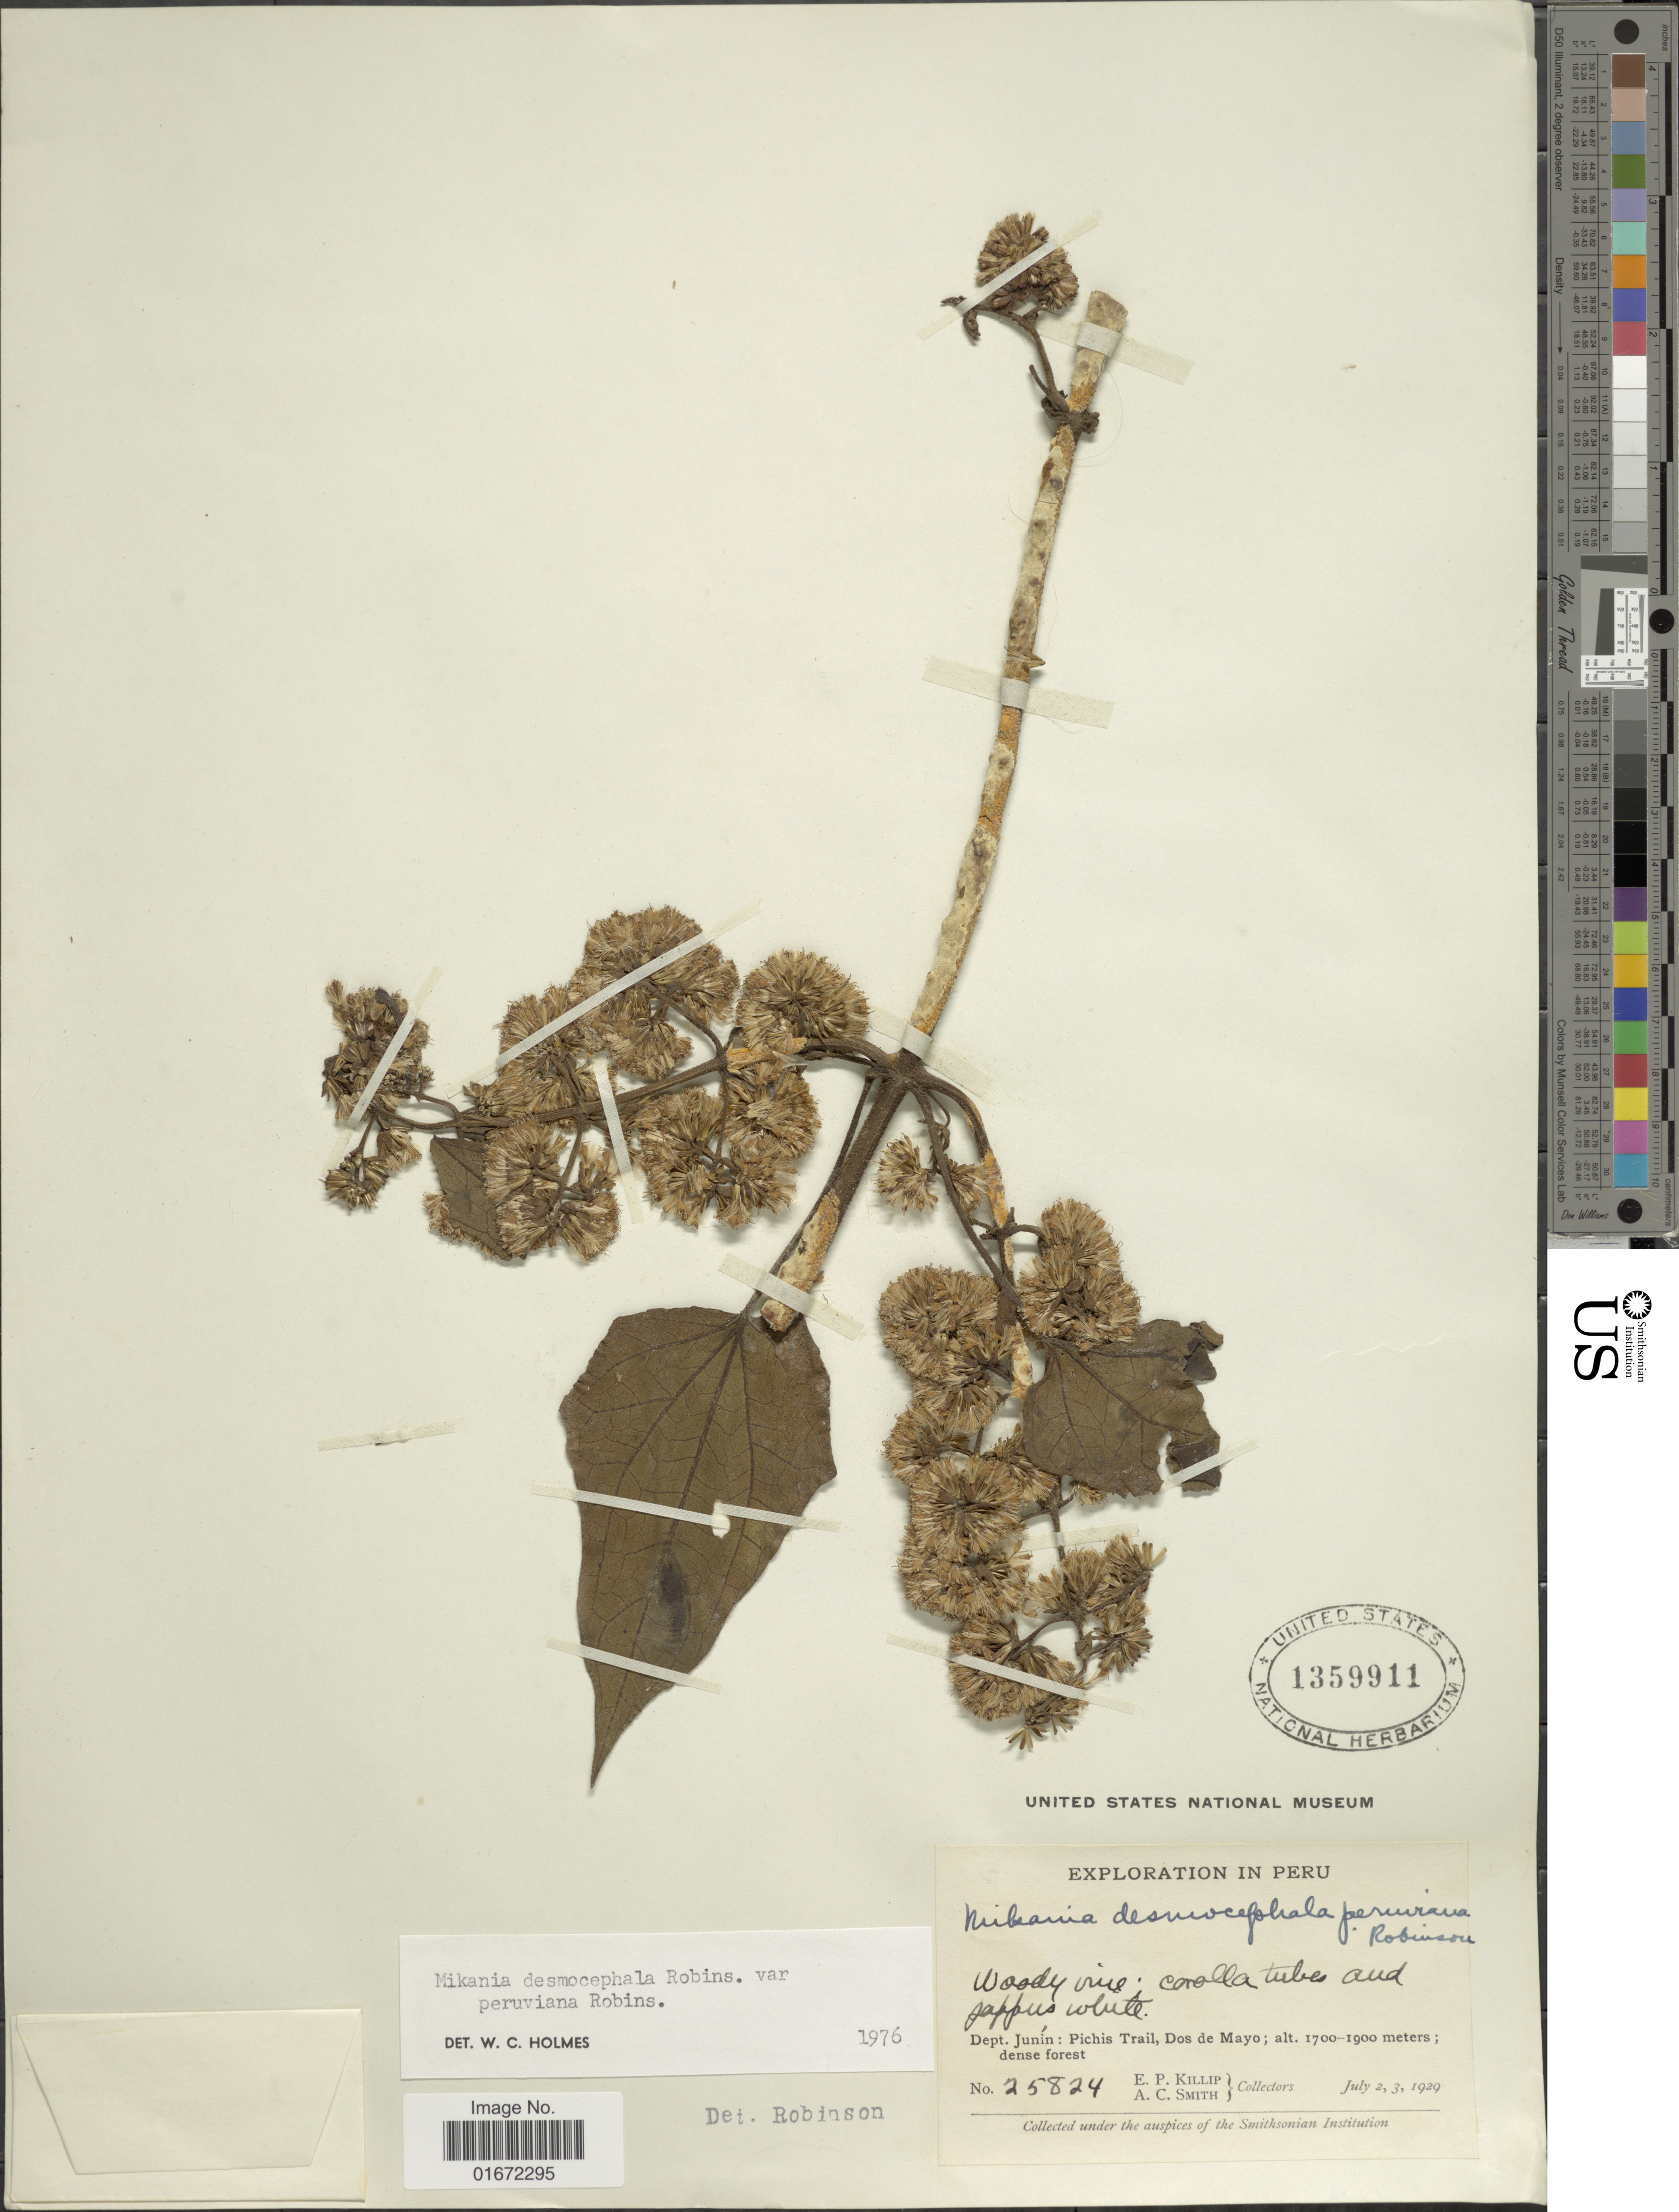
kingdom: Plantae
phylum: Tracheophyta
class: Magnoliopsida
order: Asterales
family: Asteraceae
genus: Mikania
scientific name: Mikania desmocephala var. peruviana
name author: B.L. Rob.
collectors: E. P. Killip & A. C. Smith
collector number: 25824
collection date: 1929-07-02/1929-07-03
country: Peru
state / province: Junín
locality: Dept. Junín: Pichis Trail, Dos de Mayo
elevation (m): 1700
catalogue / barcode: US 1359911